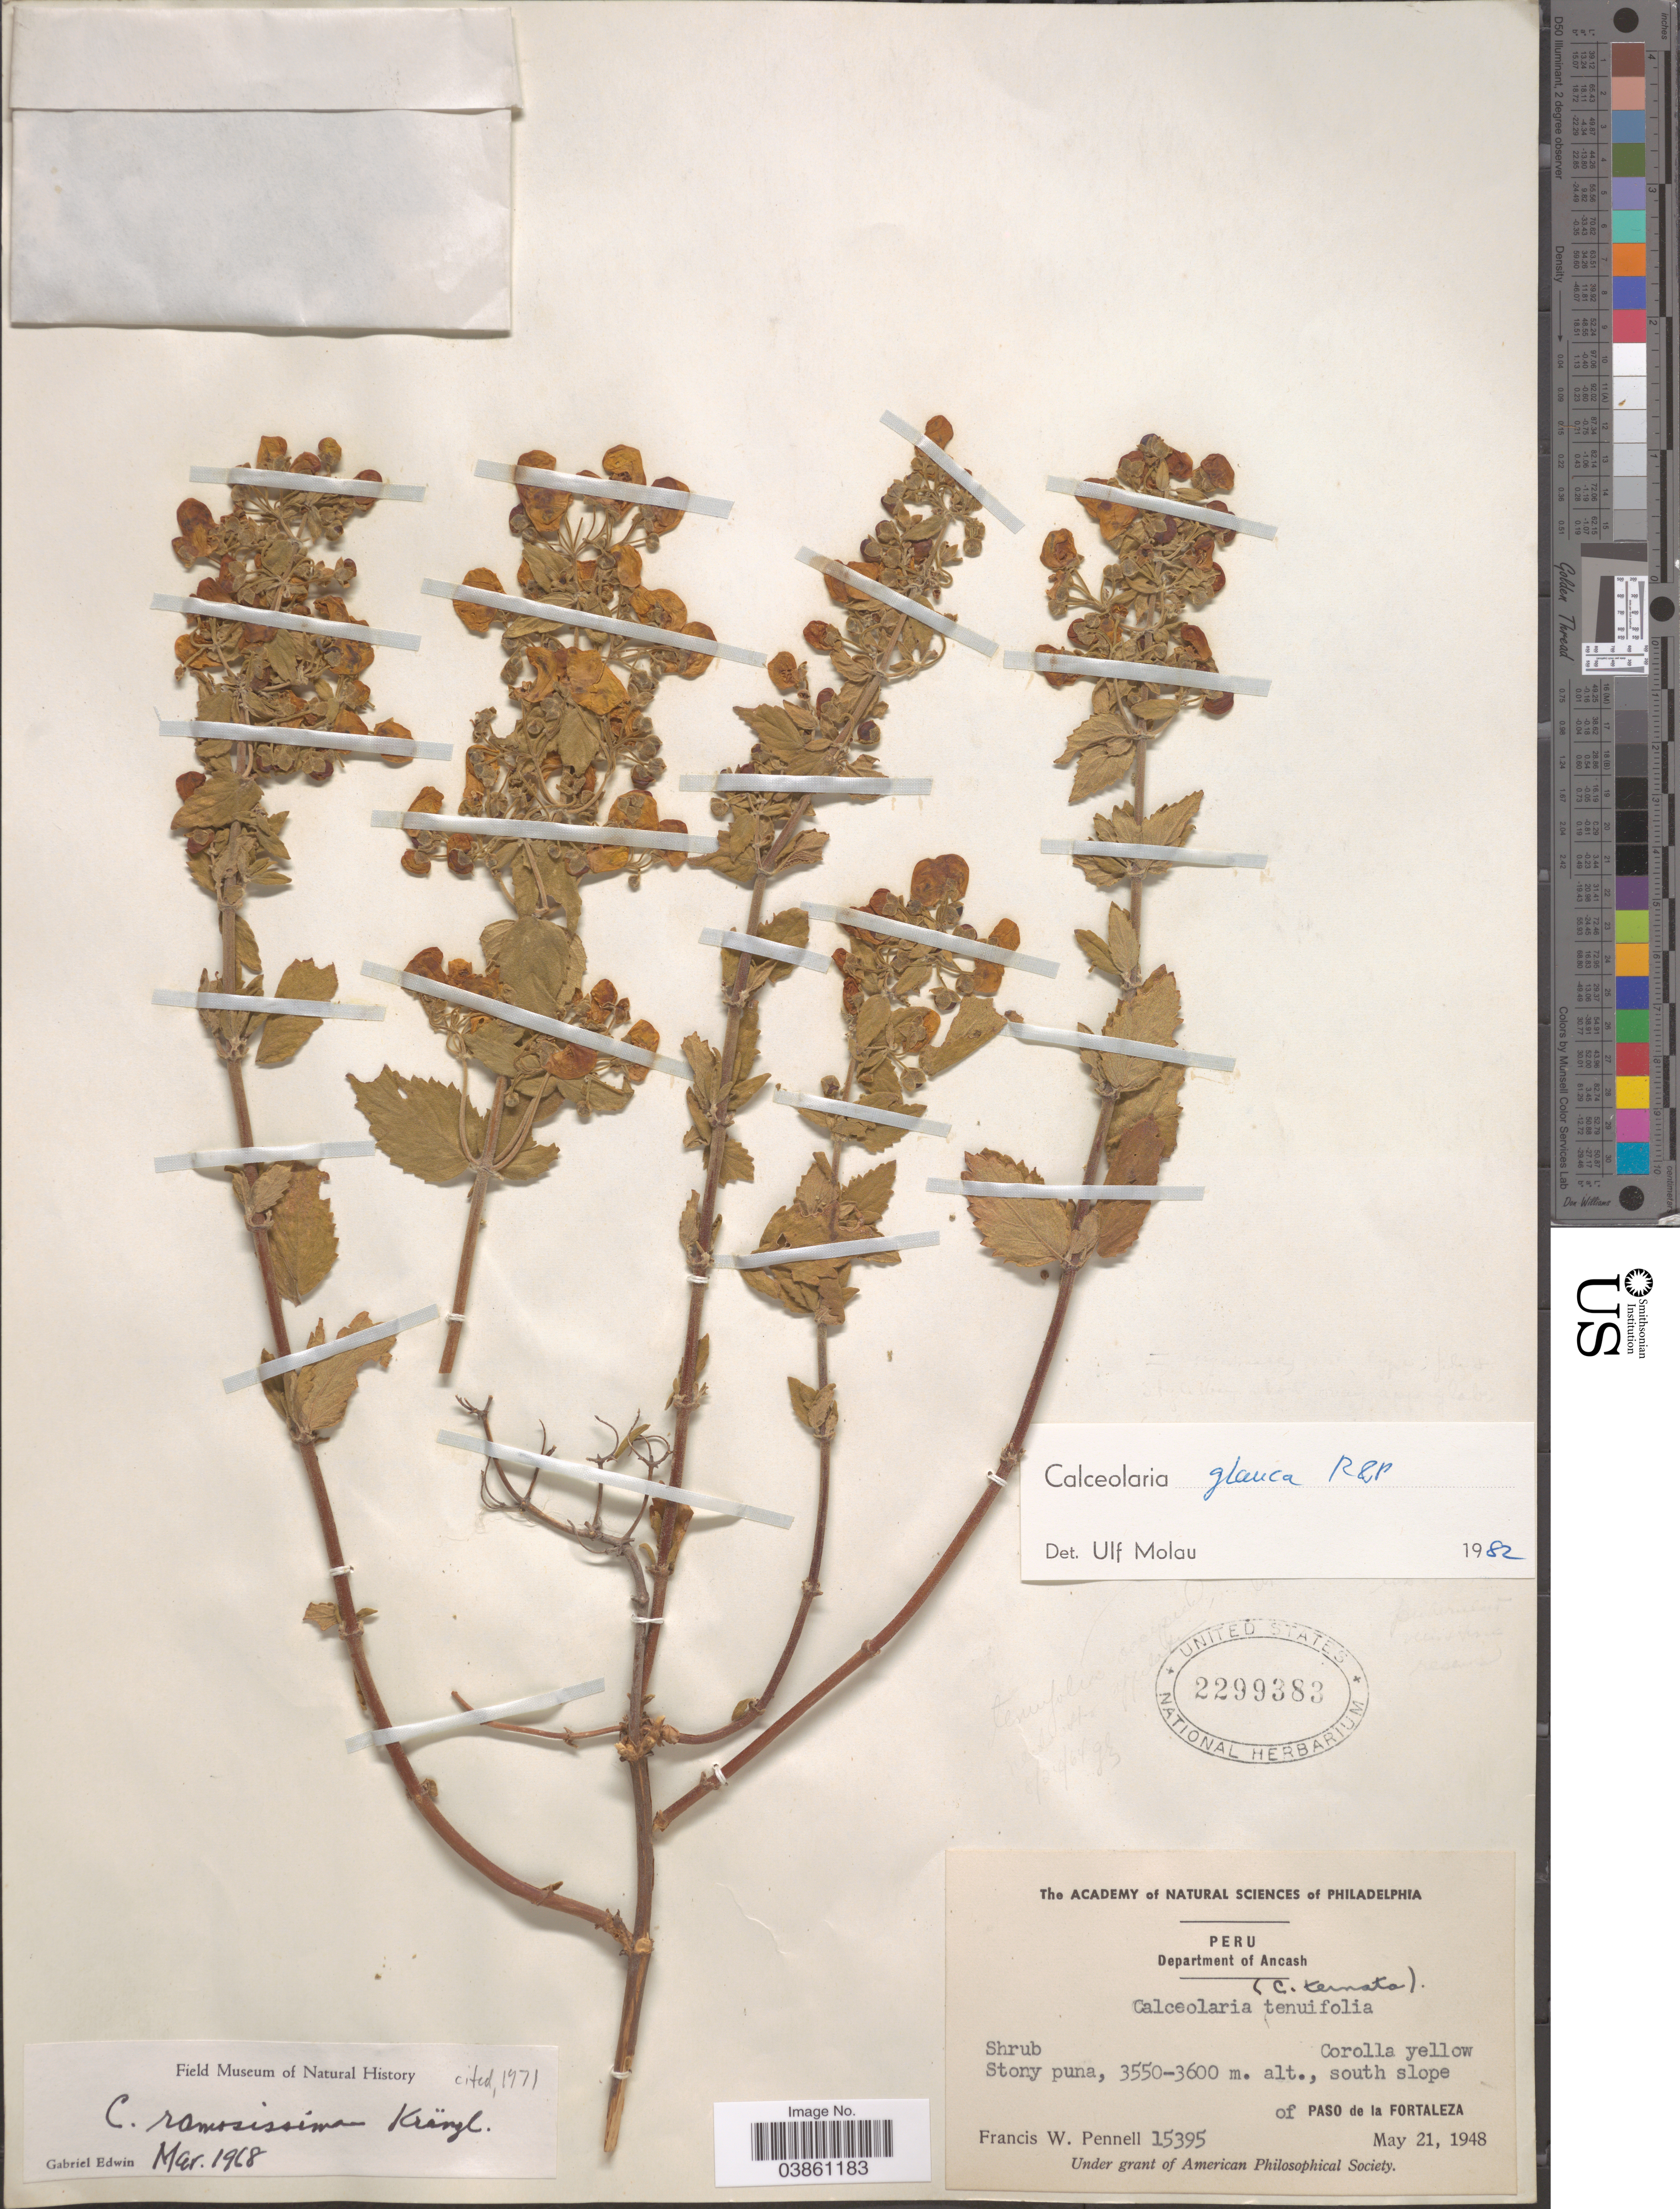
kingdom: Plantae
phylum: Tracheophyta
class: Magnoliopsida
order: Lamiales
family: Calceolariaceae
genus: Calceolaria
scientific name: Calceolaria glauca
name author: Ruiz & Pav.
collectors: F. W. Pennell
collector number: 15395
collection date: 1948-05-21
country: Peru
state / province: Ancash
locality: Department of Ancash. South slope of Paso de la Fortaleza.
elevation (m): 3550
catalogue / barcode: US 2299383